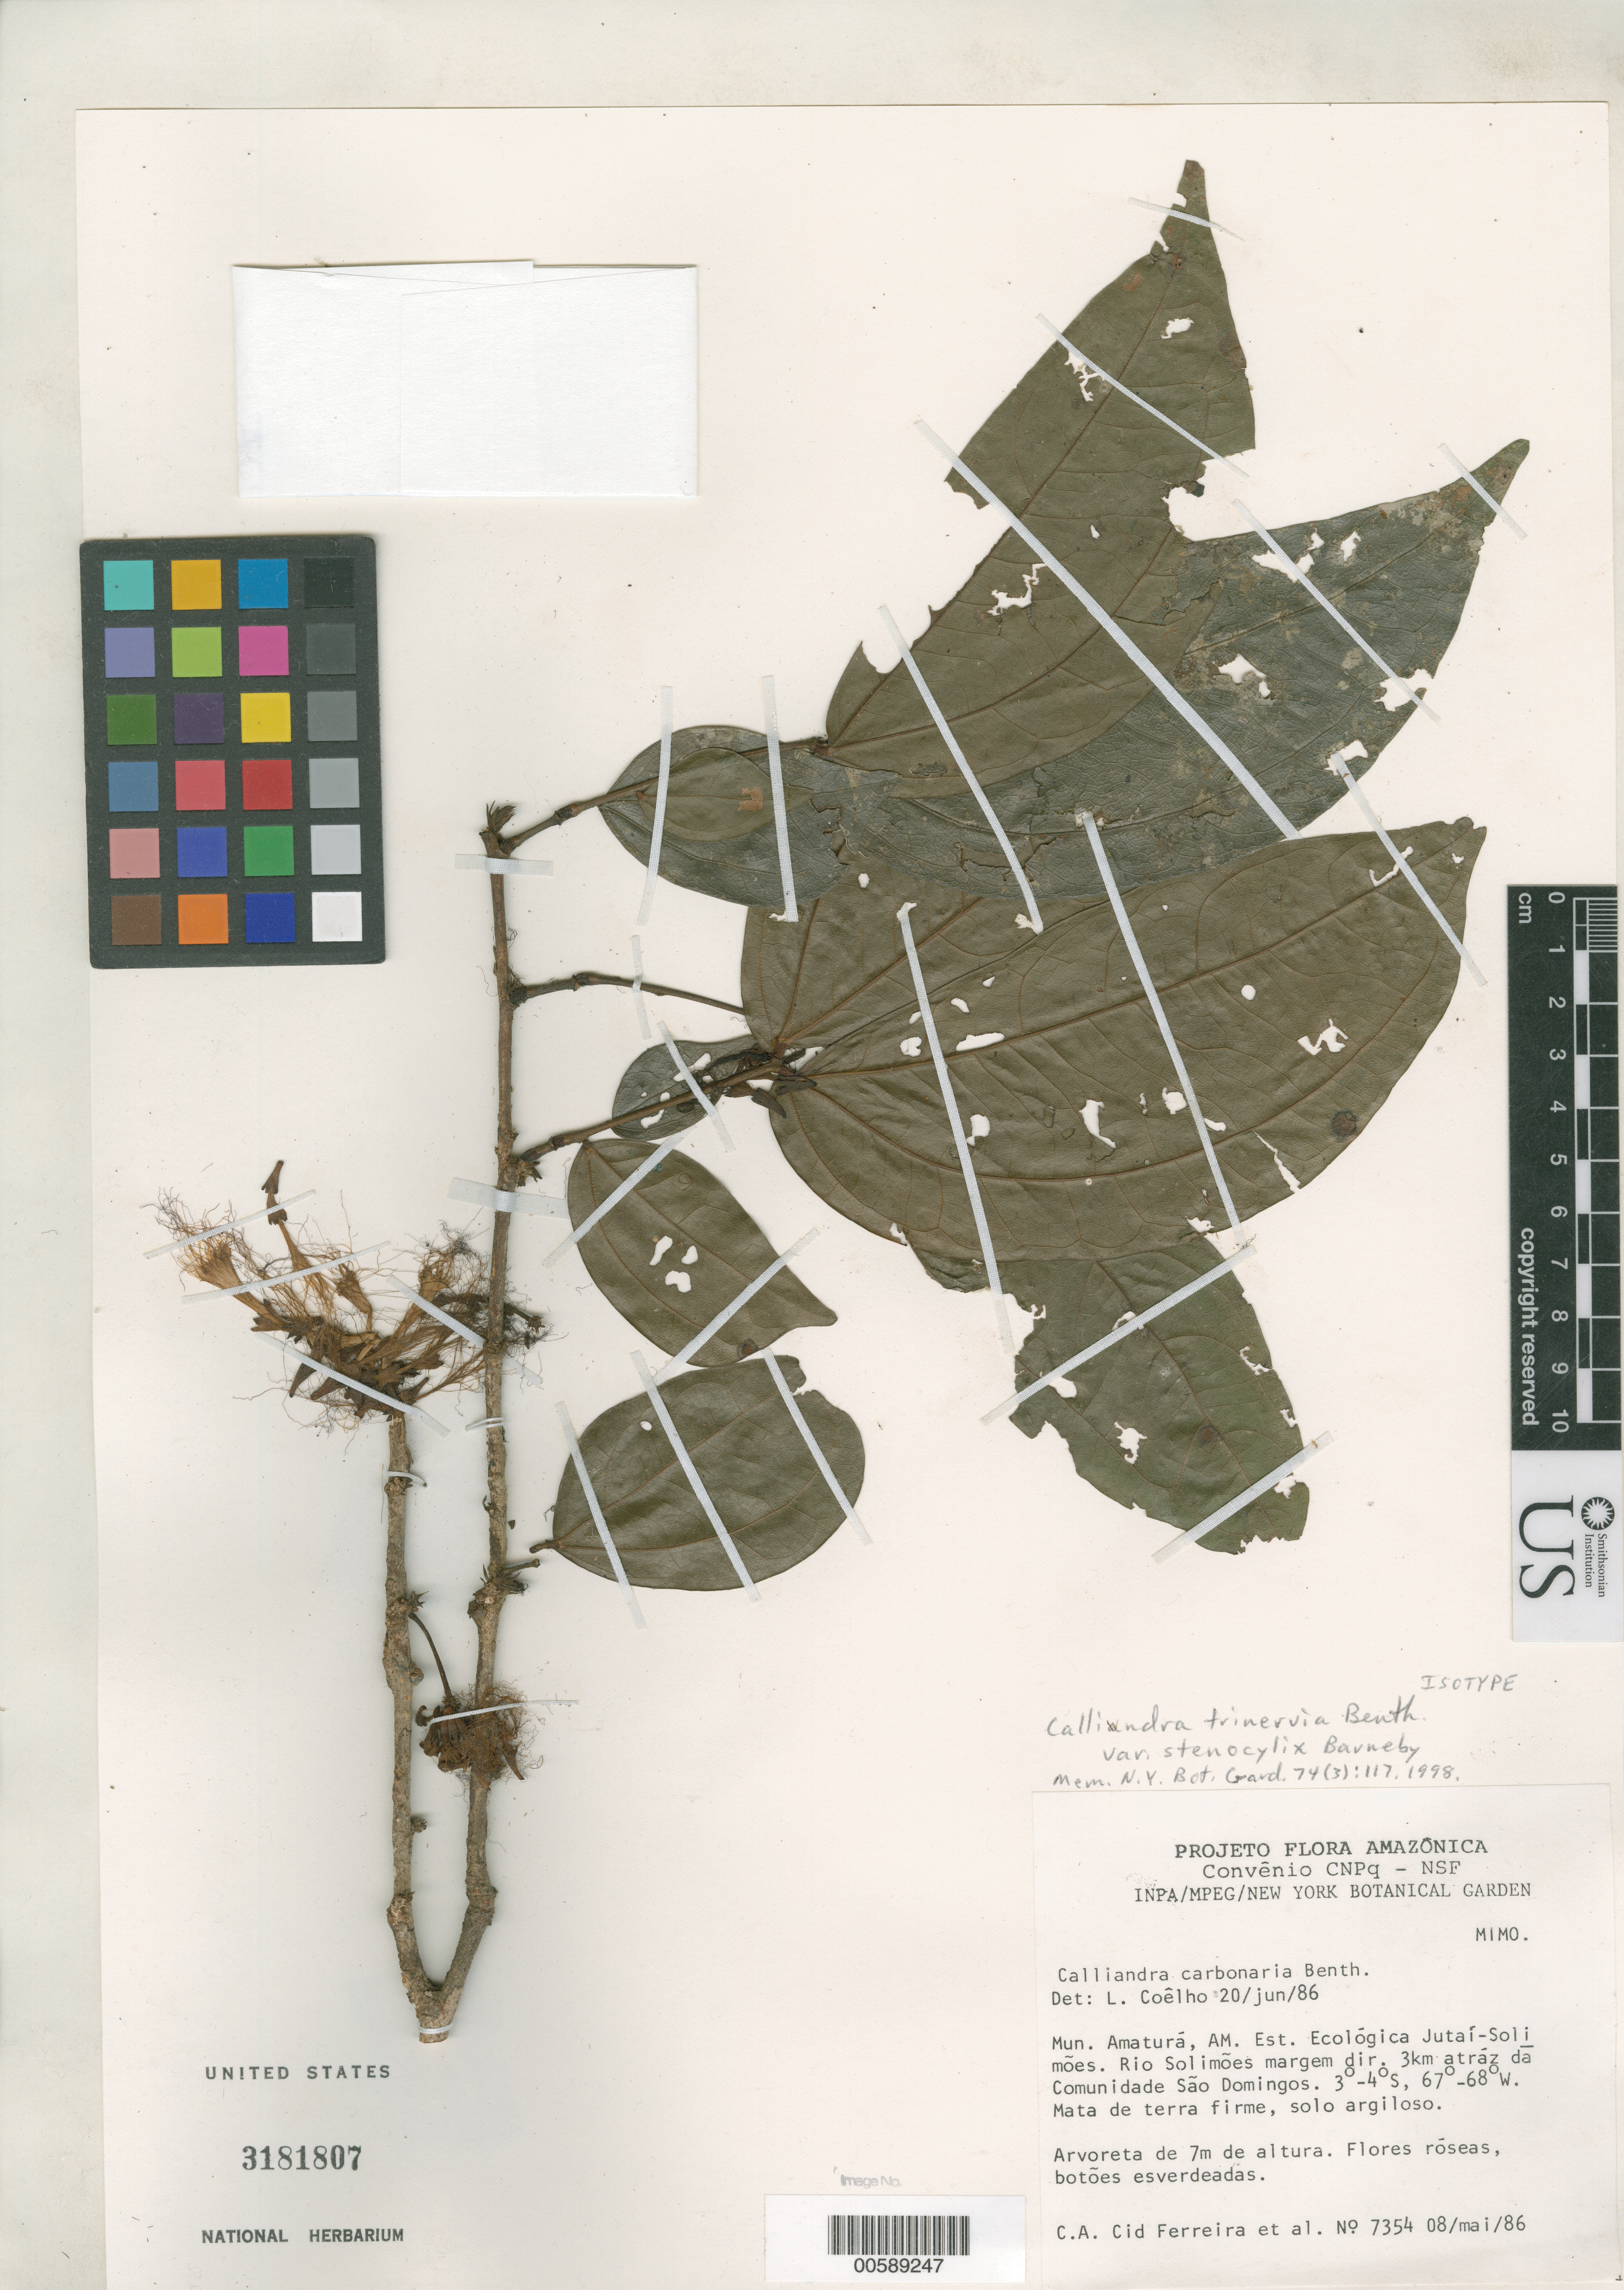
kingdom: Plantae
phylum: Tracheophyta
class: Magnoliopsida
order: Fabales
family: Fabaceae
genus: Calliandra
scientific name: Calliandra trinervia var. stenocylix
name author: Barneby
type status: Isotype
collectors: C. A. Cid Ferreira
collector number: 7354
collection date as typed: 08 May 1986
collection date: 1986-05-08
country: Brazil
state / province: Amazonas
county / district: Amatura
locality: Am. Est. Ecologica Jutai-Solimoes, Rio Solimoes margem dir 3 km Atraz da Comunidade Sao Domingos.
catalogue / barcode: US 3181807